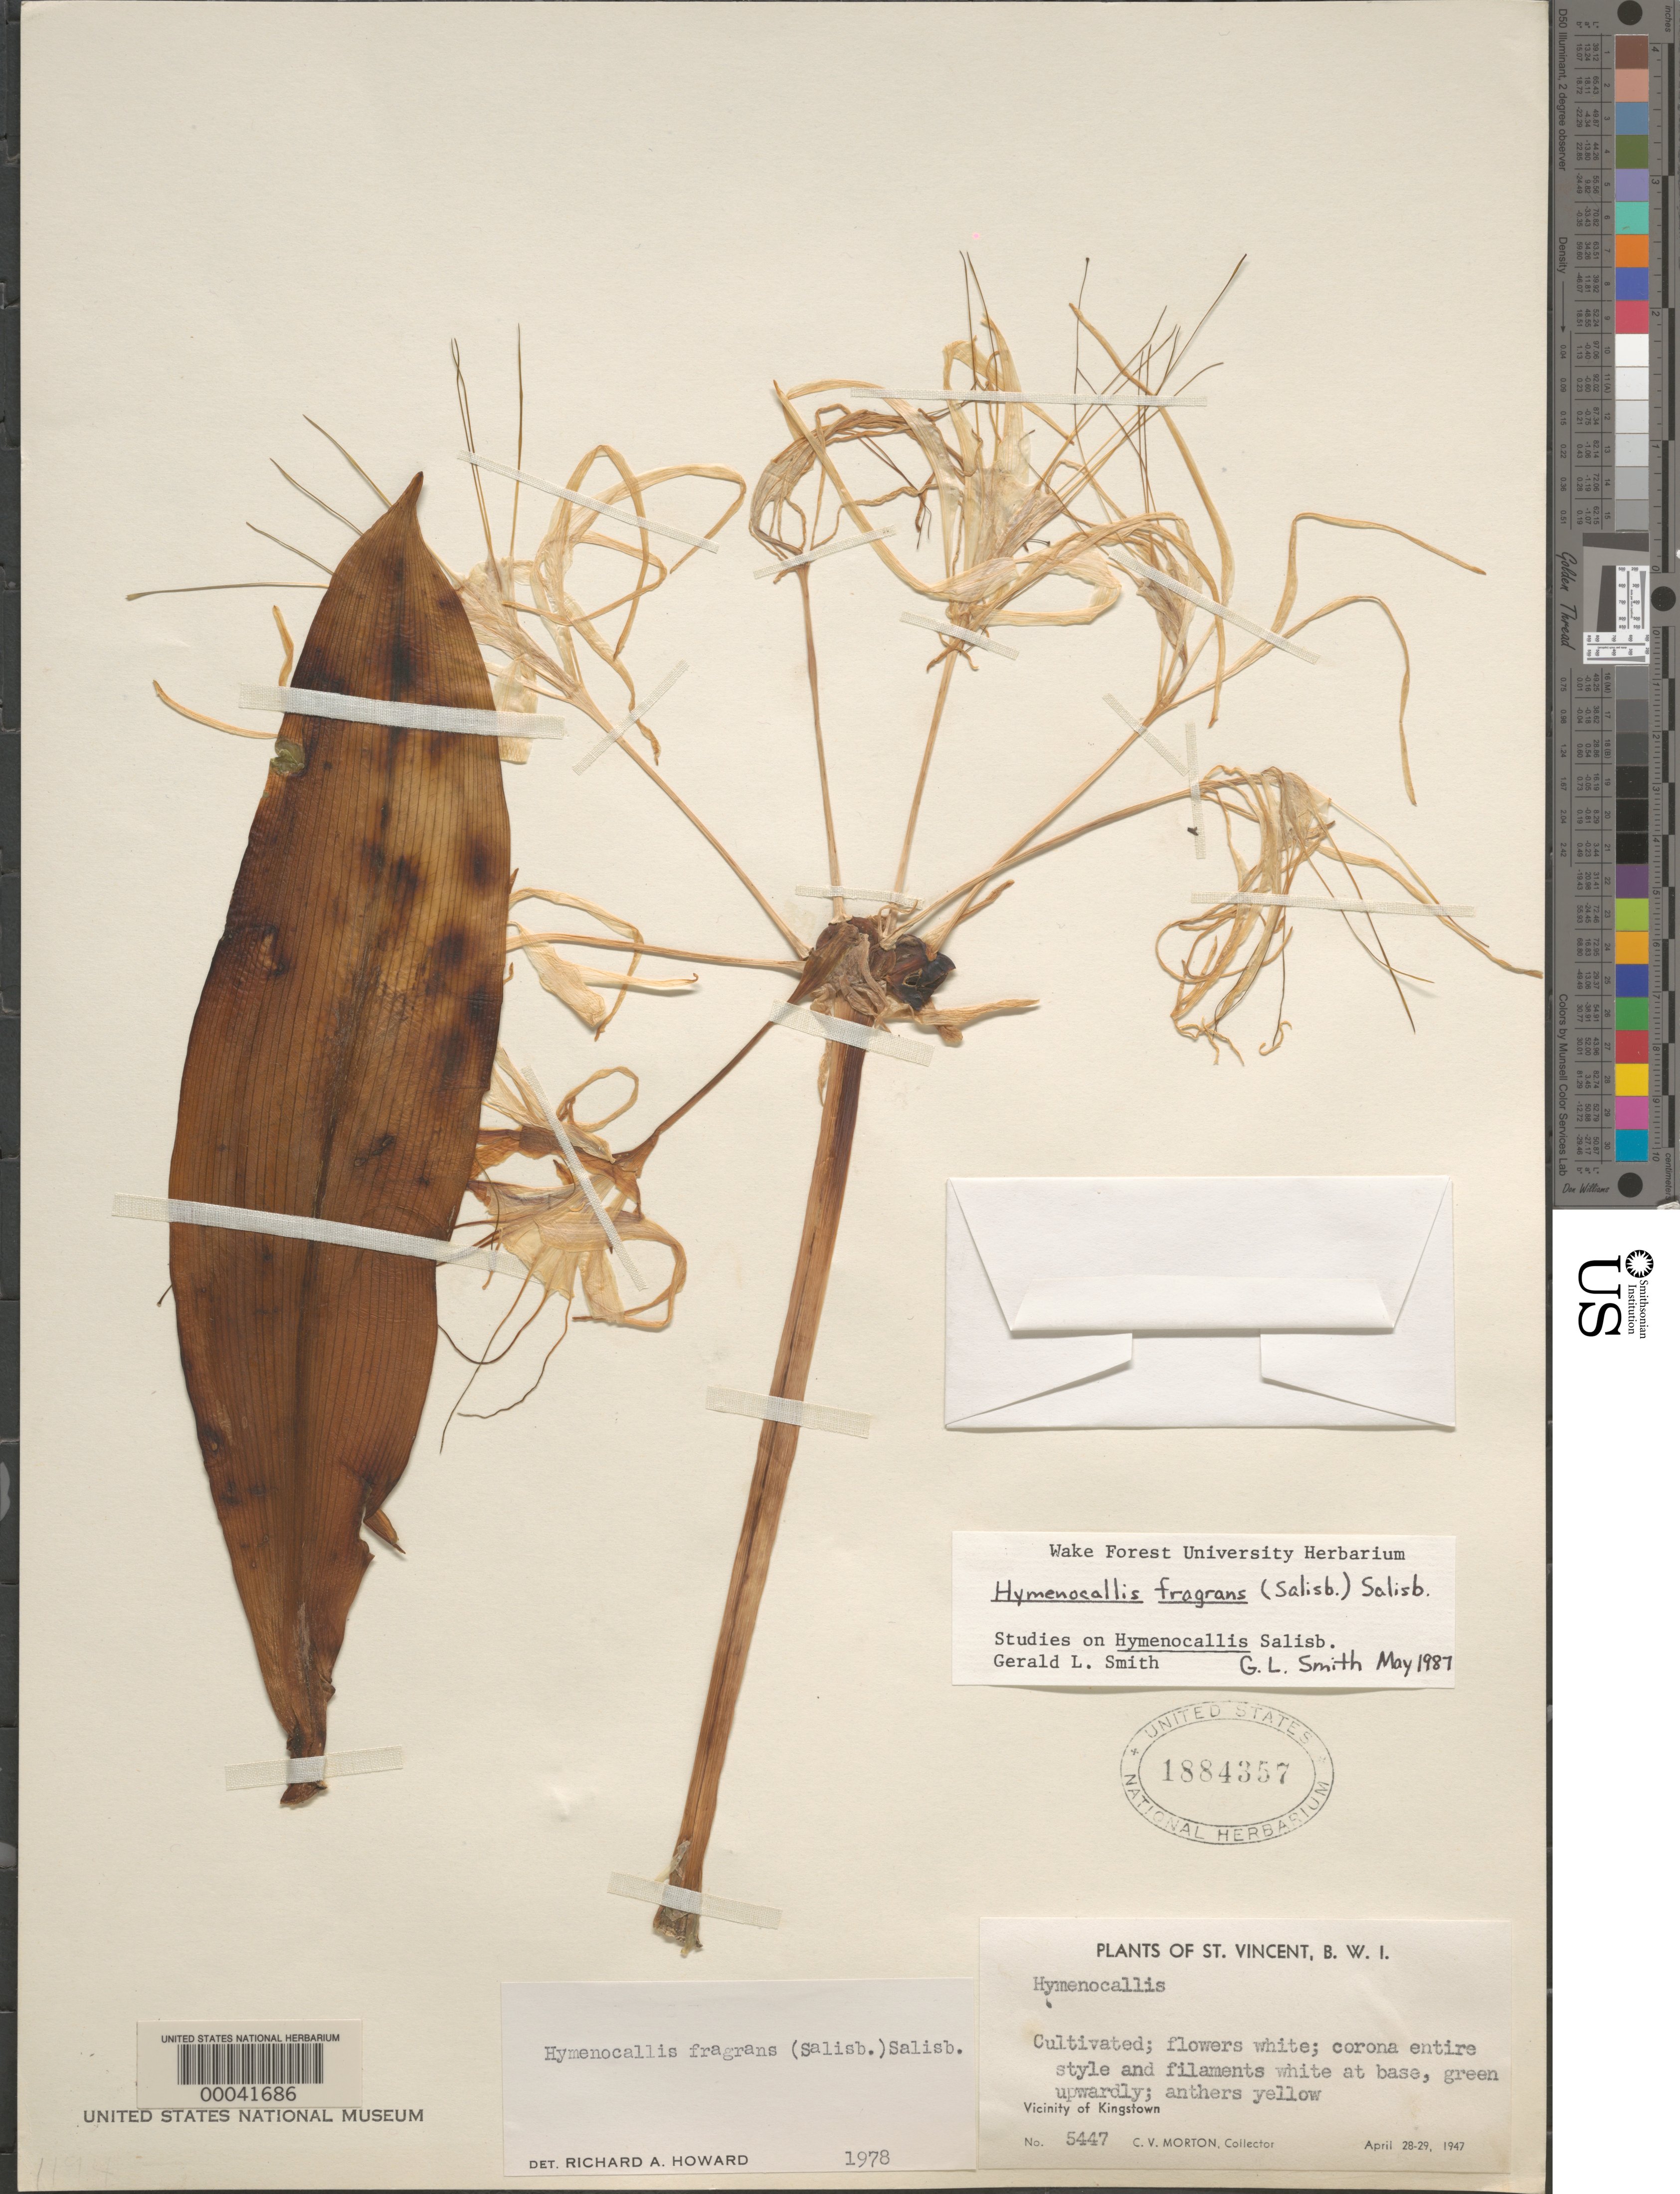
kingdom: Plantae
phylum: Tracheophyta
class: Liliopsida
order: Asparagales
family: Amaryllidaceae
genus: Hymenocallis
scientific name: Hymenocallis fragrans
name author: (Salisb.) Salisb.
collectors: C. V. Morton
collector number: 5447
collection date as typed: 28 Apr 1947 to 29 Apr 1947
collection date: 1947-04-28/1947-04-29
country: St. Vincent - Grenadines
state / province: Saint George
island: St. Vincent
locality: Vicinity of kingstown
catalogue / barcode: US 1884357